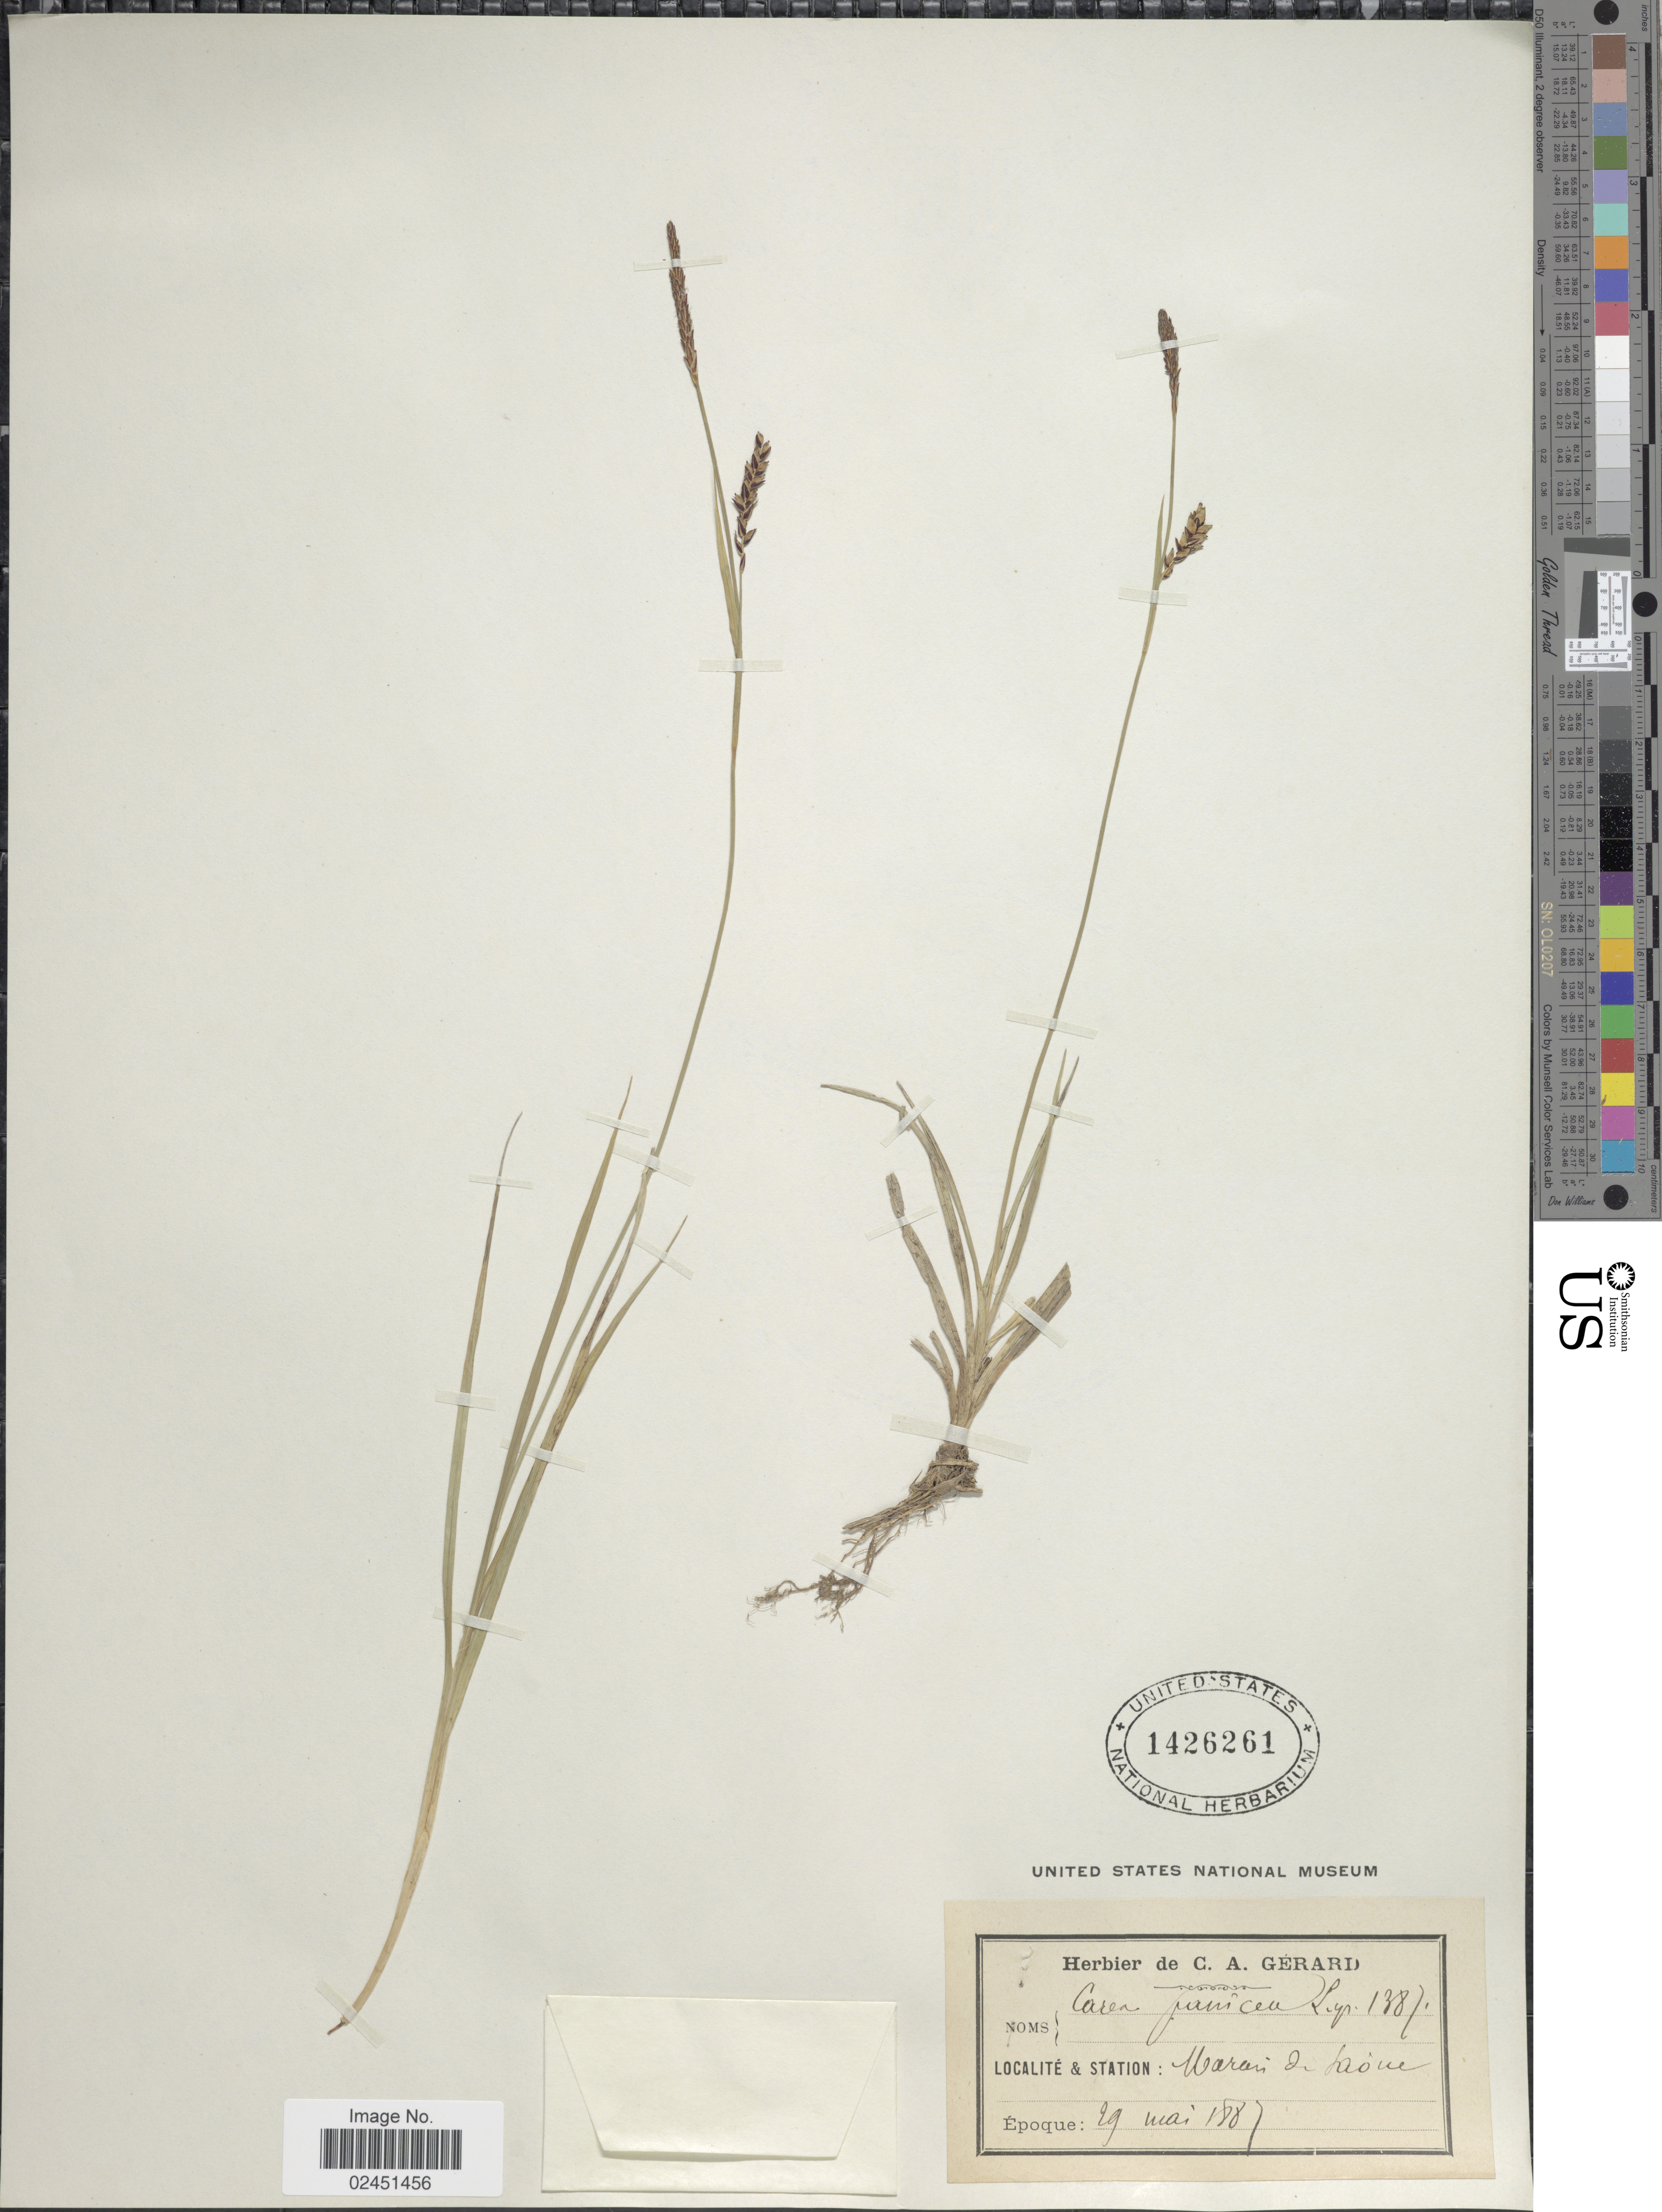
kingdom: Plantae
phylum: Tracheophyta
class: Liliopsida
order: Poales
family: Cyperaceae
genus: Carex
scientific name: Carex panicea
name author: L.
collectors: C. Gerard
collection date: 1887-05-29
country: France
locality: Ibarein de faoue [interpreted]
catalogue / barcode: US 1426261